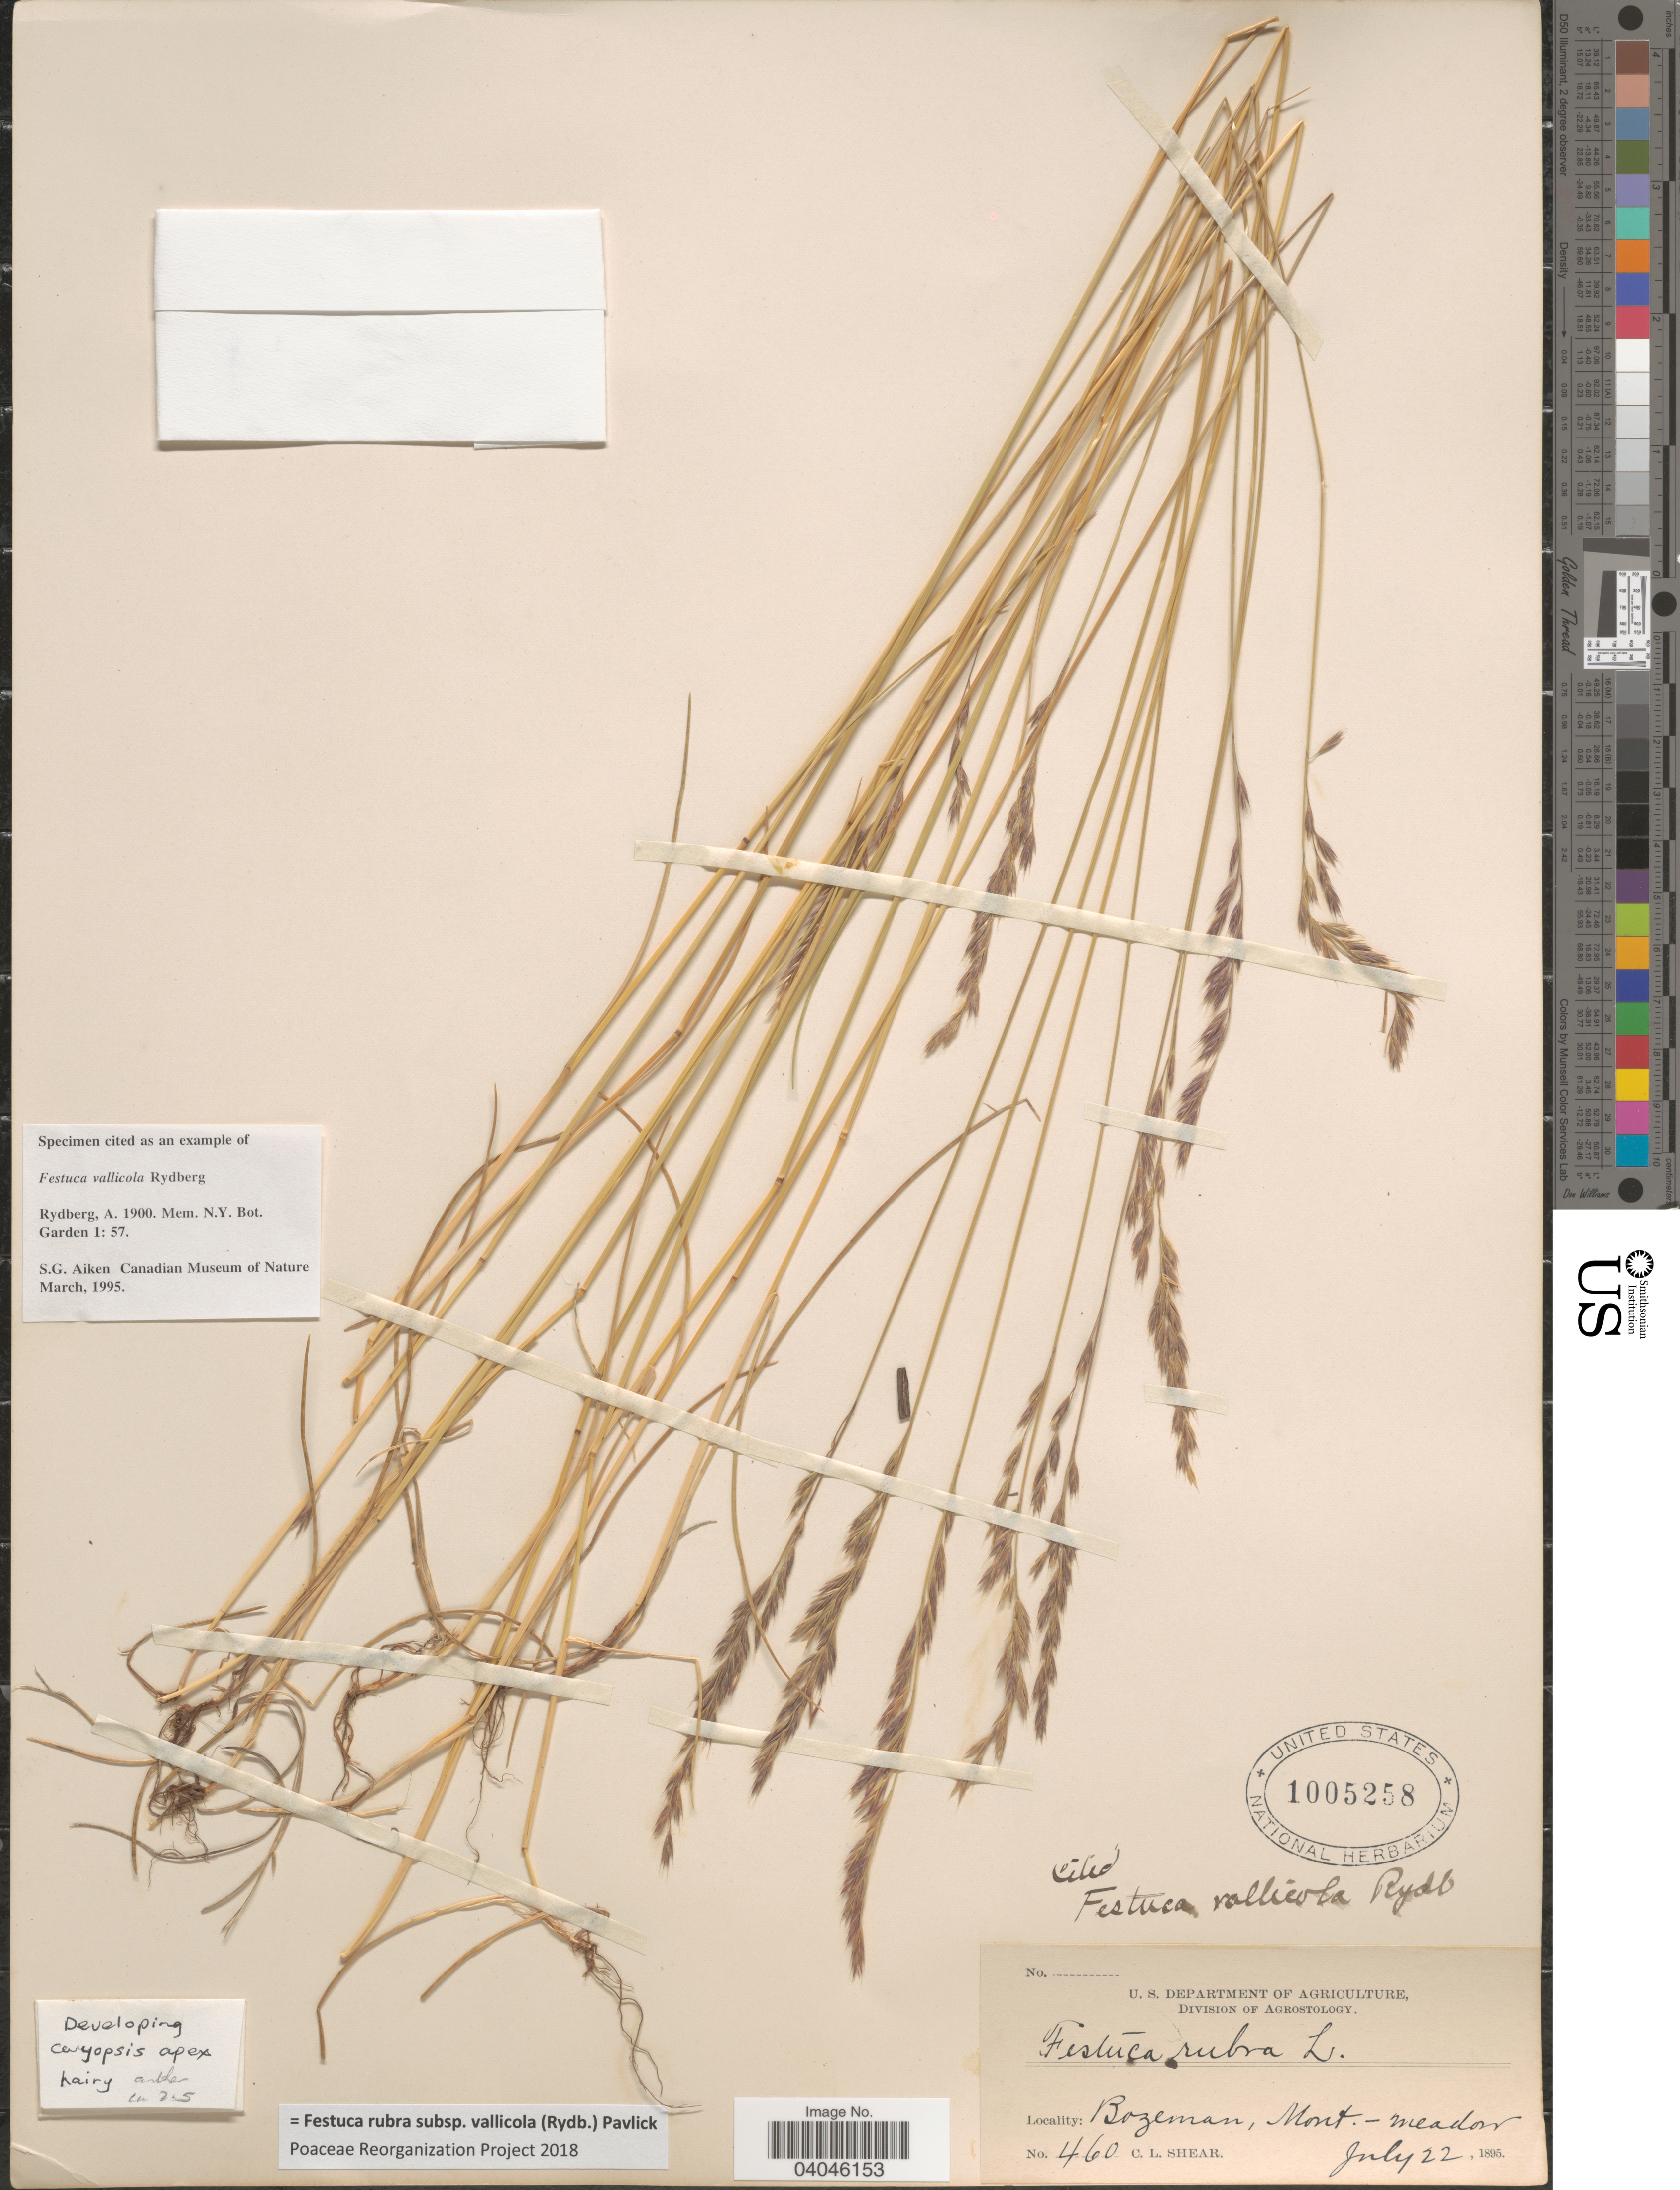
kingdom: Plantae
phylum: Tracheophyta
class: Liliopsida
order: Poales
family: Poaceae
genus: Festuca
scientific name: Festuca vallicola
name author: Rydb.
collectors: C. L. Shear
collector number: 460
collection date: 1895-07-22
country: United States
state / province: Montana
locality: Bozeman.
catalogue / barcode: US 1005258